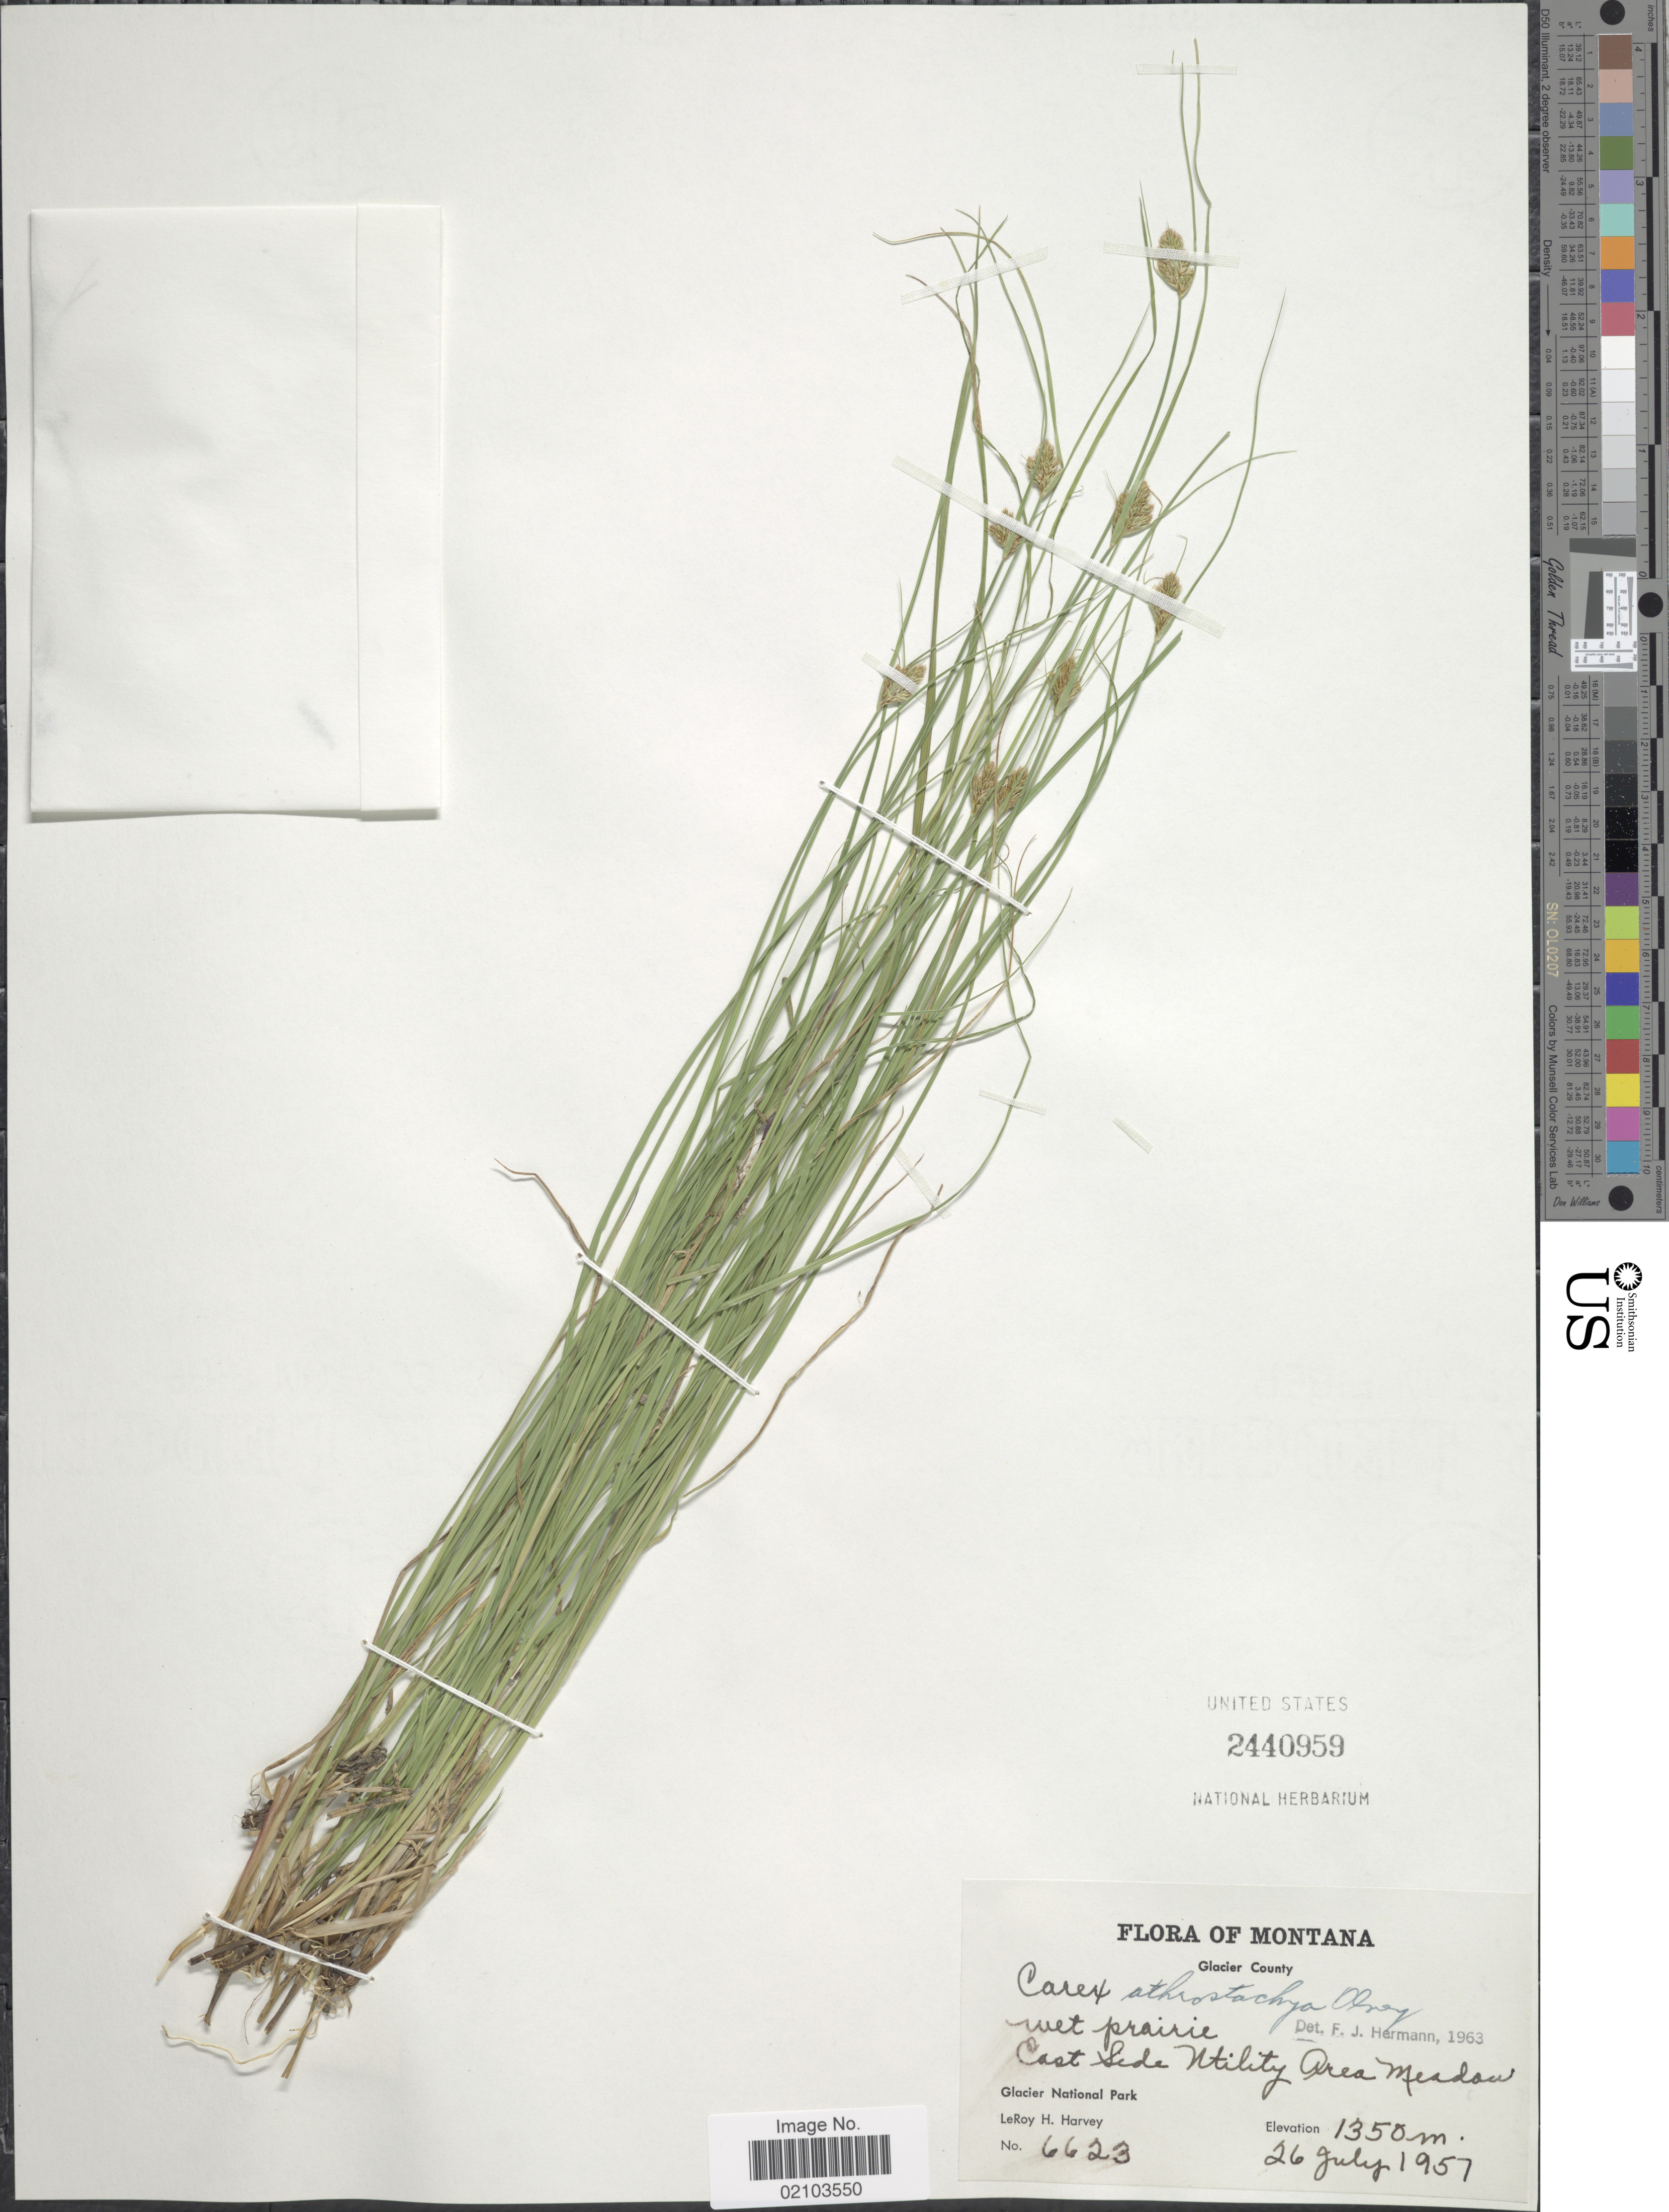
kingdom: Plantae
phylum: Tracheophyta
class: Liliopsida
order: Poales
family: Cyperaceae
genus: Carex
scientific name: Carex athrostachya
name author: Olney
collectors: L. H. Harvey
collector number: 6623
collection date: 1957-07-26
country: United States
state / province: Montana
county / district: Glacier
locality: East Side Utility Area Meadow. Glacier National Park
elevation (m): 1350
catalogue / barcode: US 2440959